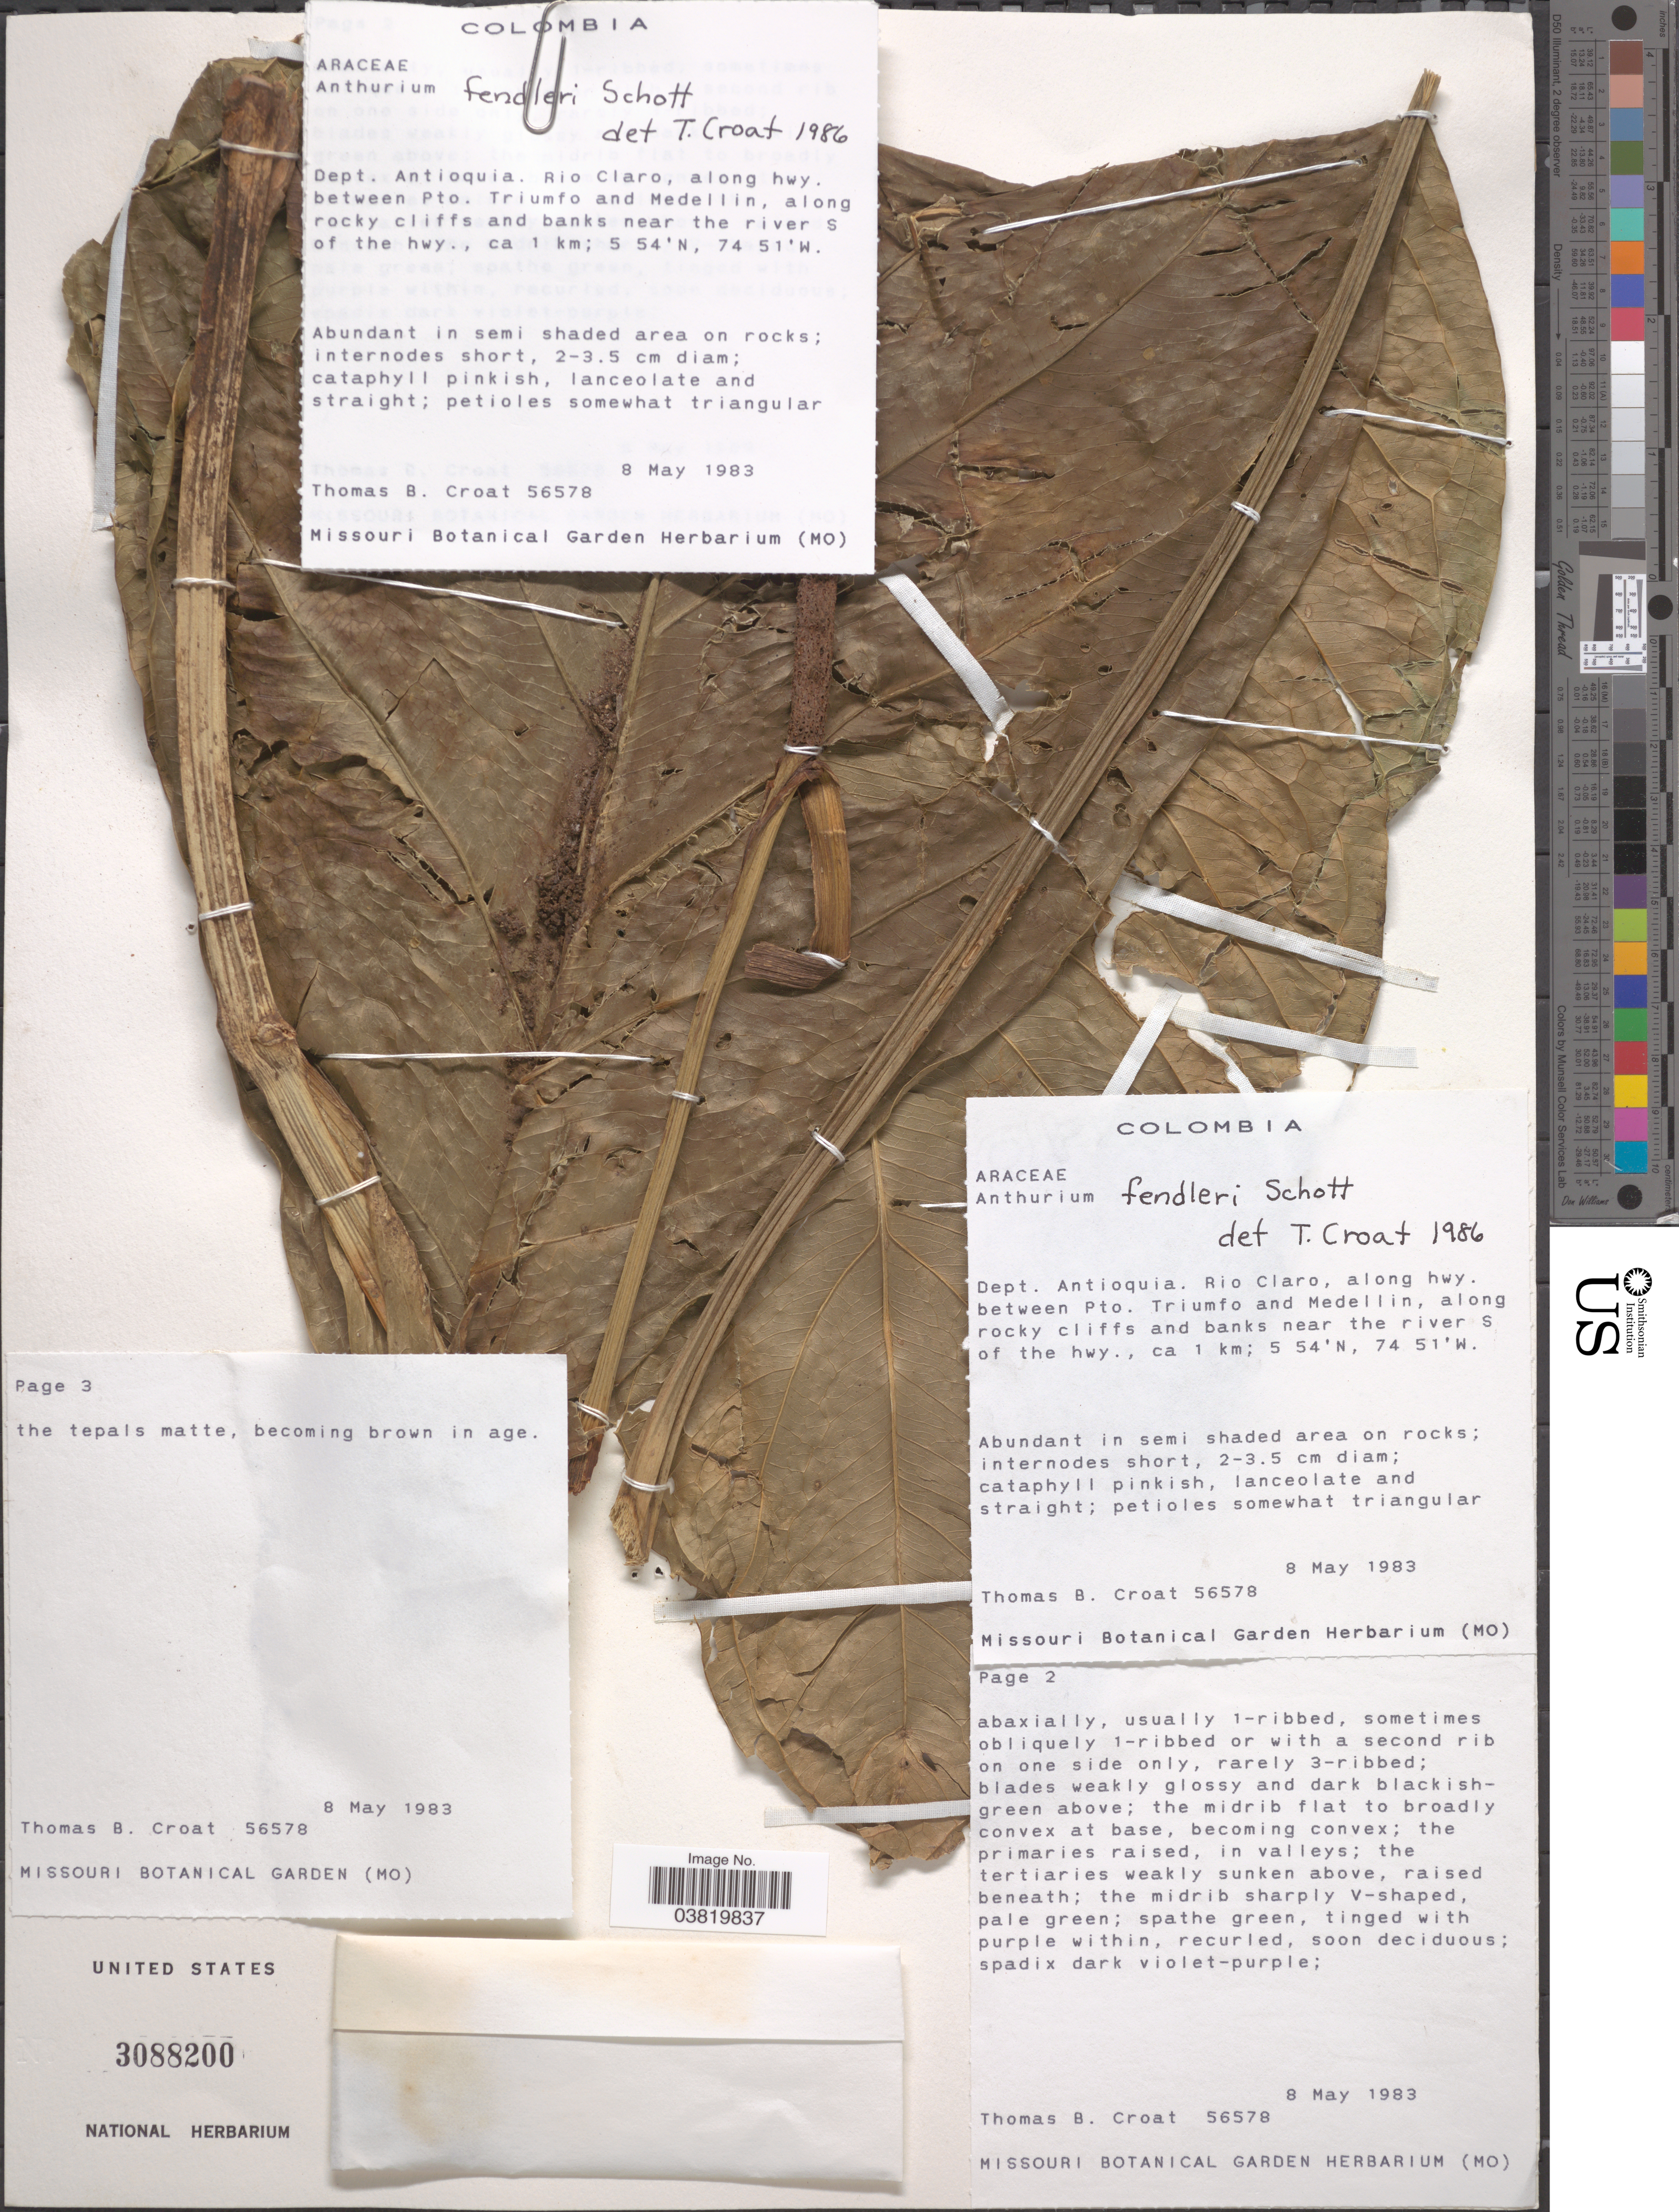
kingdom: Plantae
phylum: Tracheophyta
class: Liliopsida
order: Alismatales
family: Araceae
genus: Anthurium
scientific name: Anthurium fendleri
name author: Schott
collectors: T. B. Croat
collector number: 56578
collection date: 1983-05-08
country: Colombia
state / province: Antioquia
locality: Dept. Antioquia. Rio Claro, along hwy. between Pto. Triumfo and Medellin, along rocky cliffs and banks near the river S of the hwy., ca 1 km.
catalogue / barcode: US 3088200